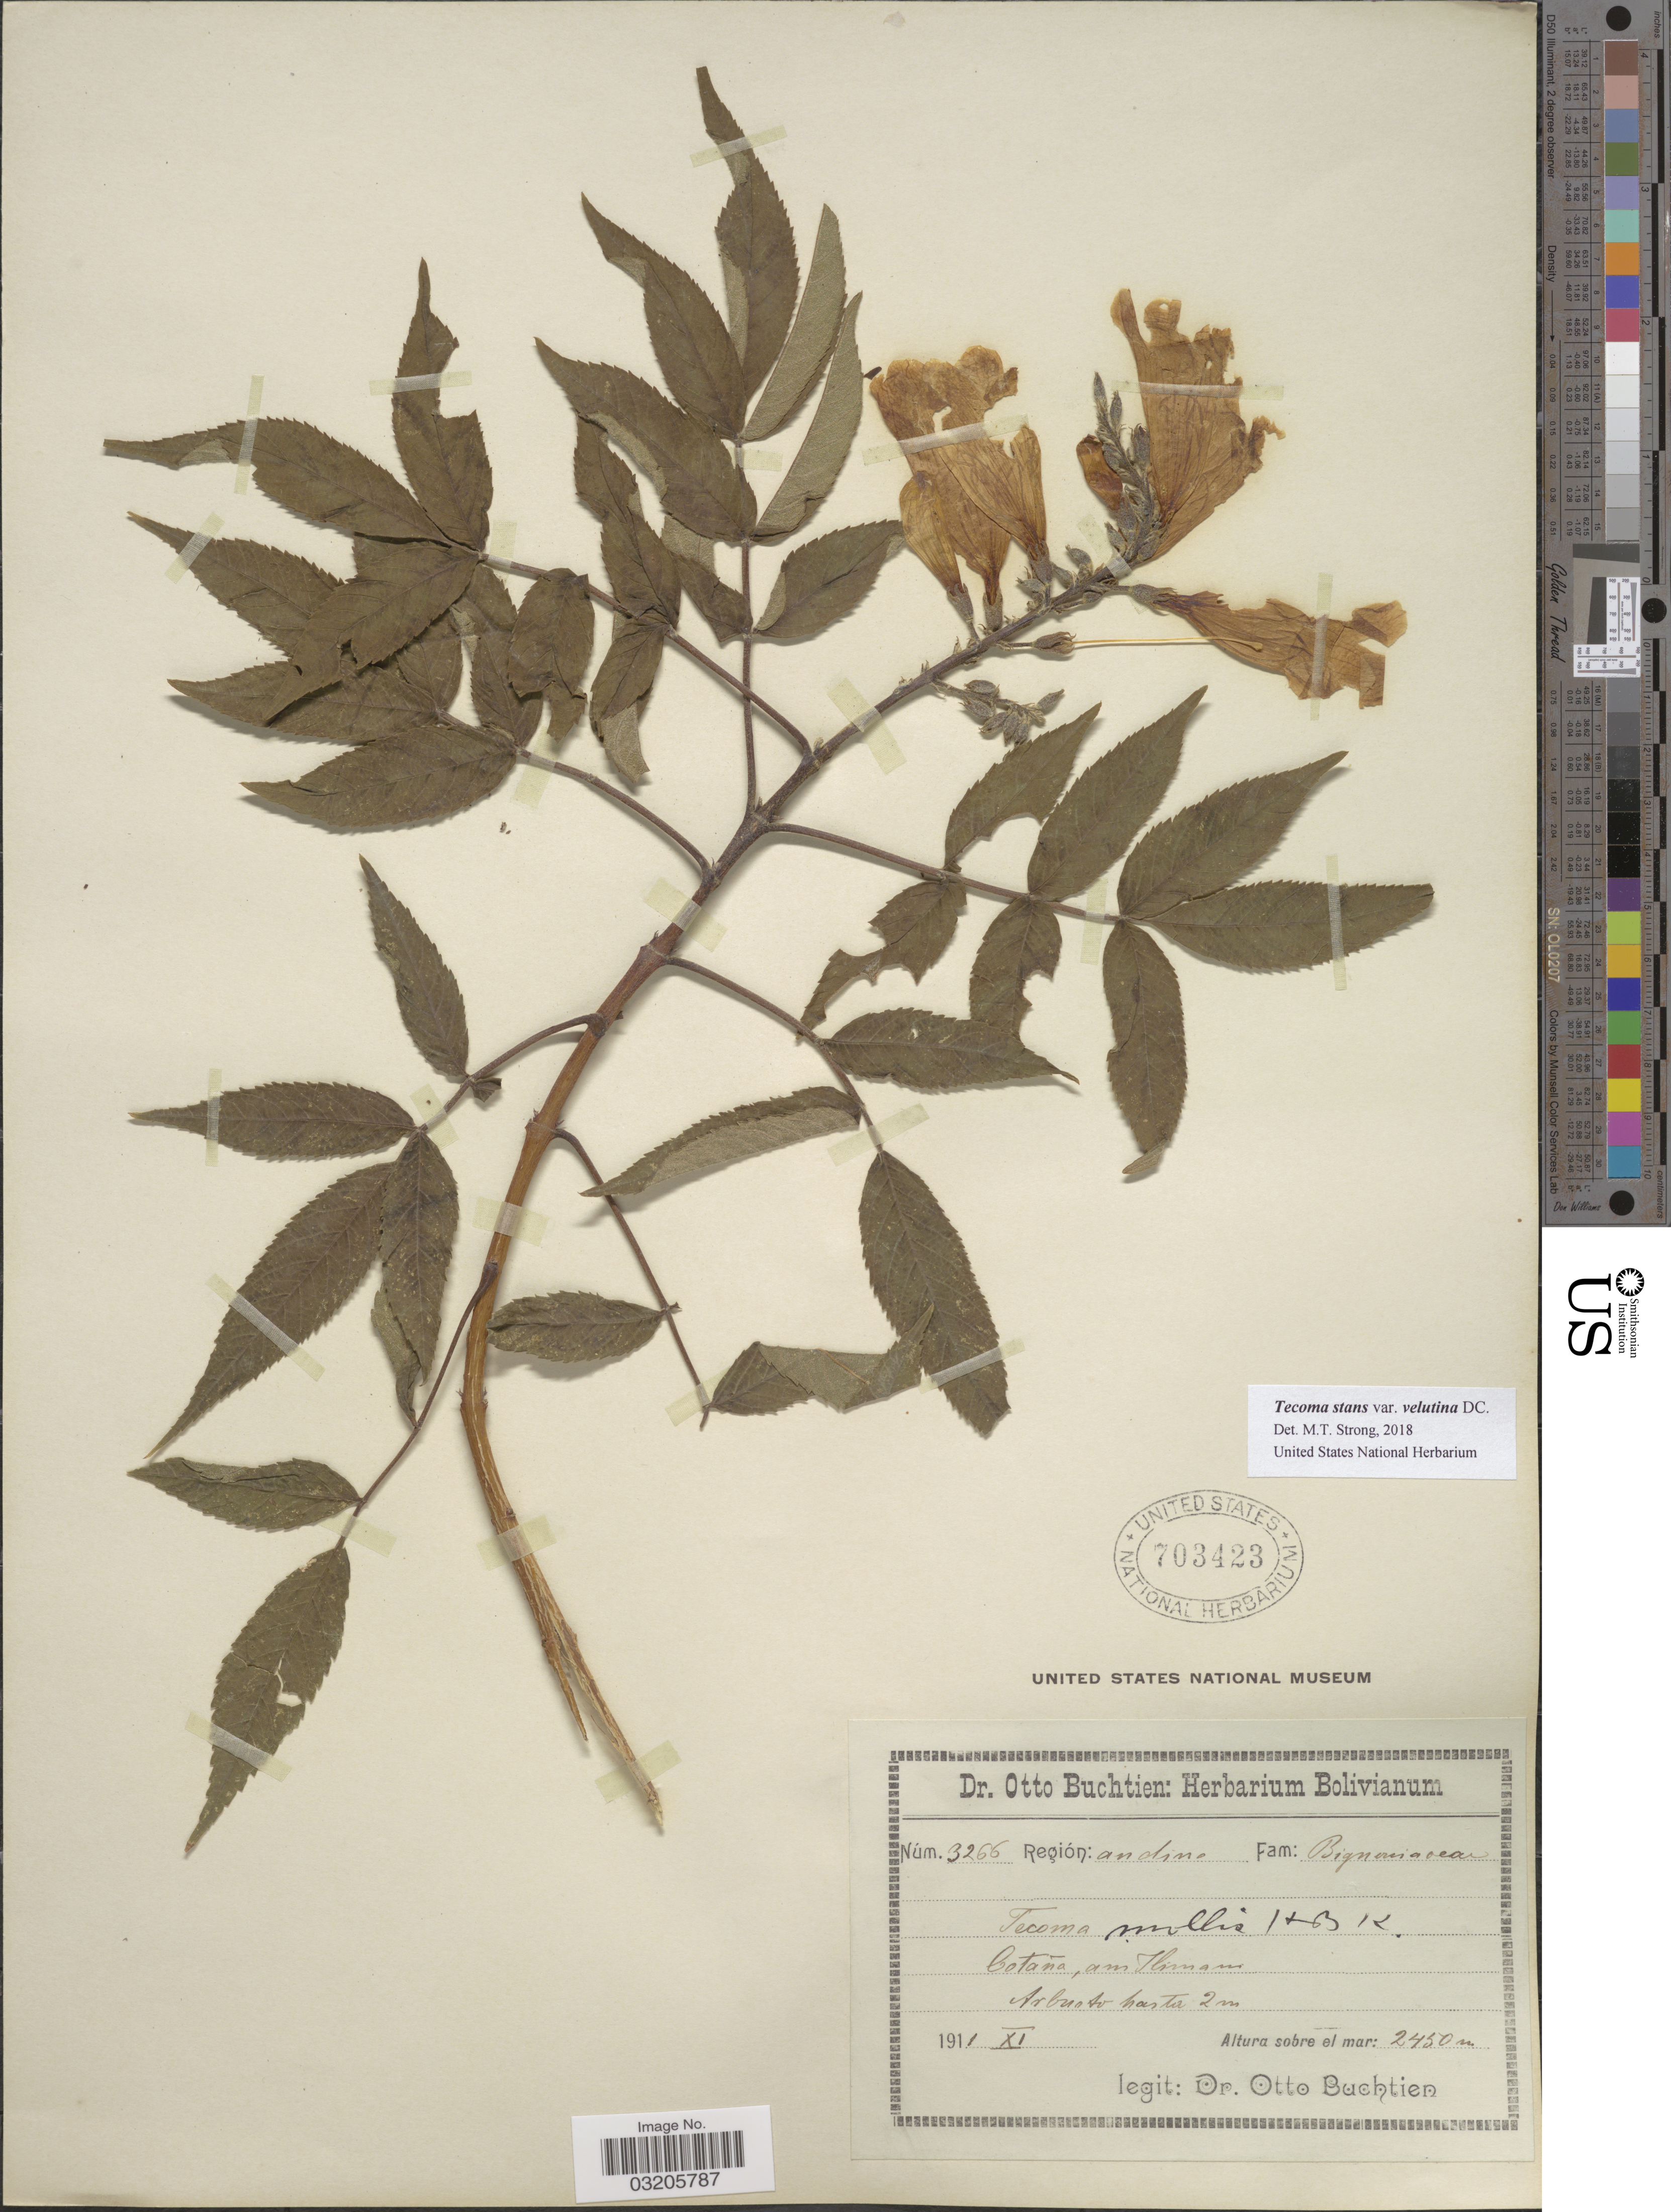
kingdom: Plantae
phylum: Tracheophyta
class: Magnoliopsida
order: Lamiales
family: Bignoniaceae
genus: Tecoma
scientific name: Tecoma stans var. velutina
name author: DC.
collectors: O. Buchtien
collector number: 3266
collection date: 1991-11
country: Bolivia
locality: Región: Andine. Cotaña, am Ilimani.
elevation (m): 2450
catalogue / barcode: US 703423